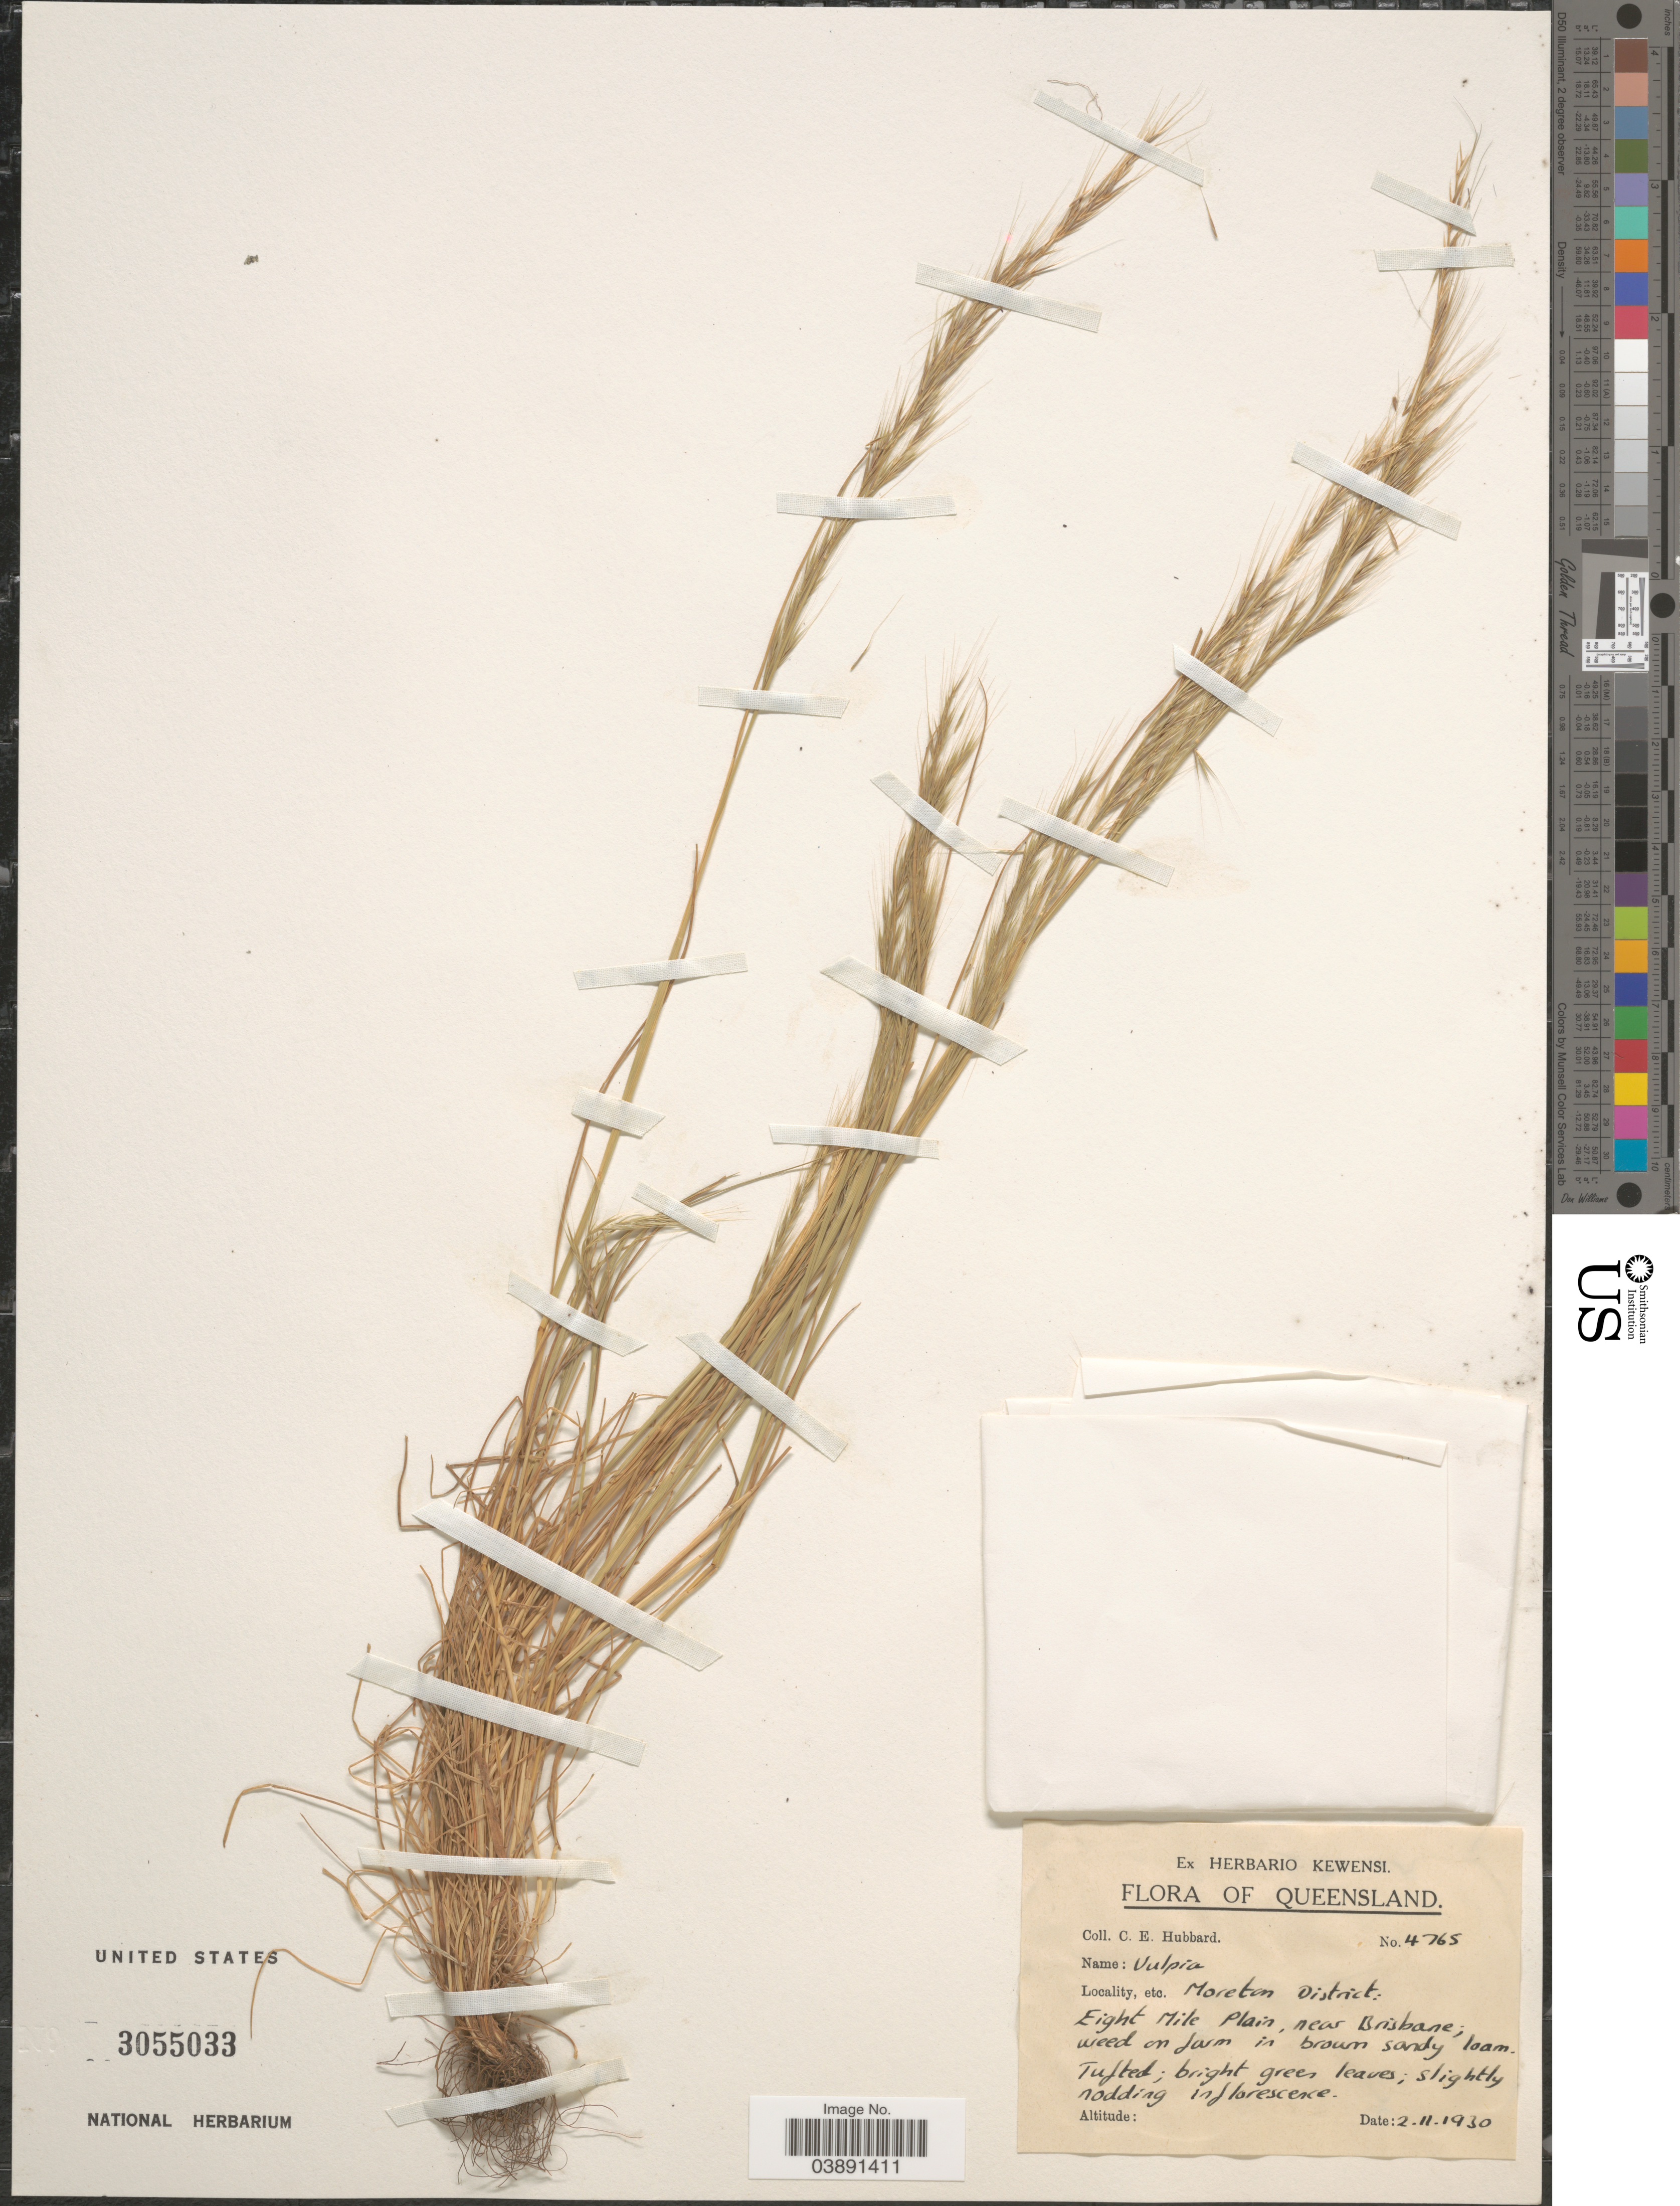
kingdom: Plantae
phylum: Tracheophyta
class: Liliopsida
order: Poales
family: Poaceae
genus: Festuca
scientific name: Festuca sp.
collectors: C. E. Hubbard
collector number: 4765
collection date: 1930-11-02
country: Australia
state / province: Queensland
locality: Moreton District. Eight Mile Plain, near Brisbane.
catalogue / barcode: US 3055033